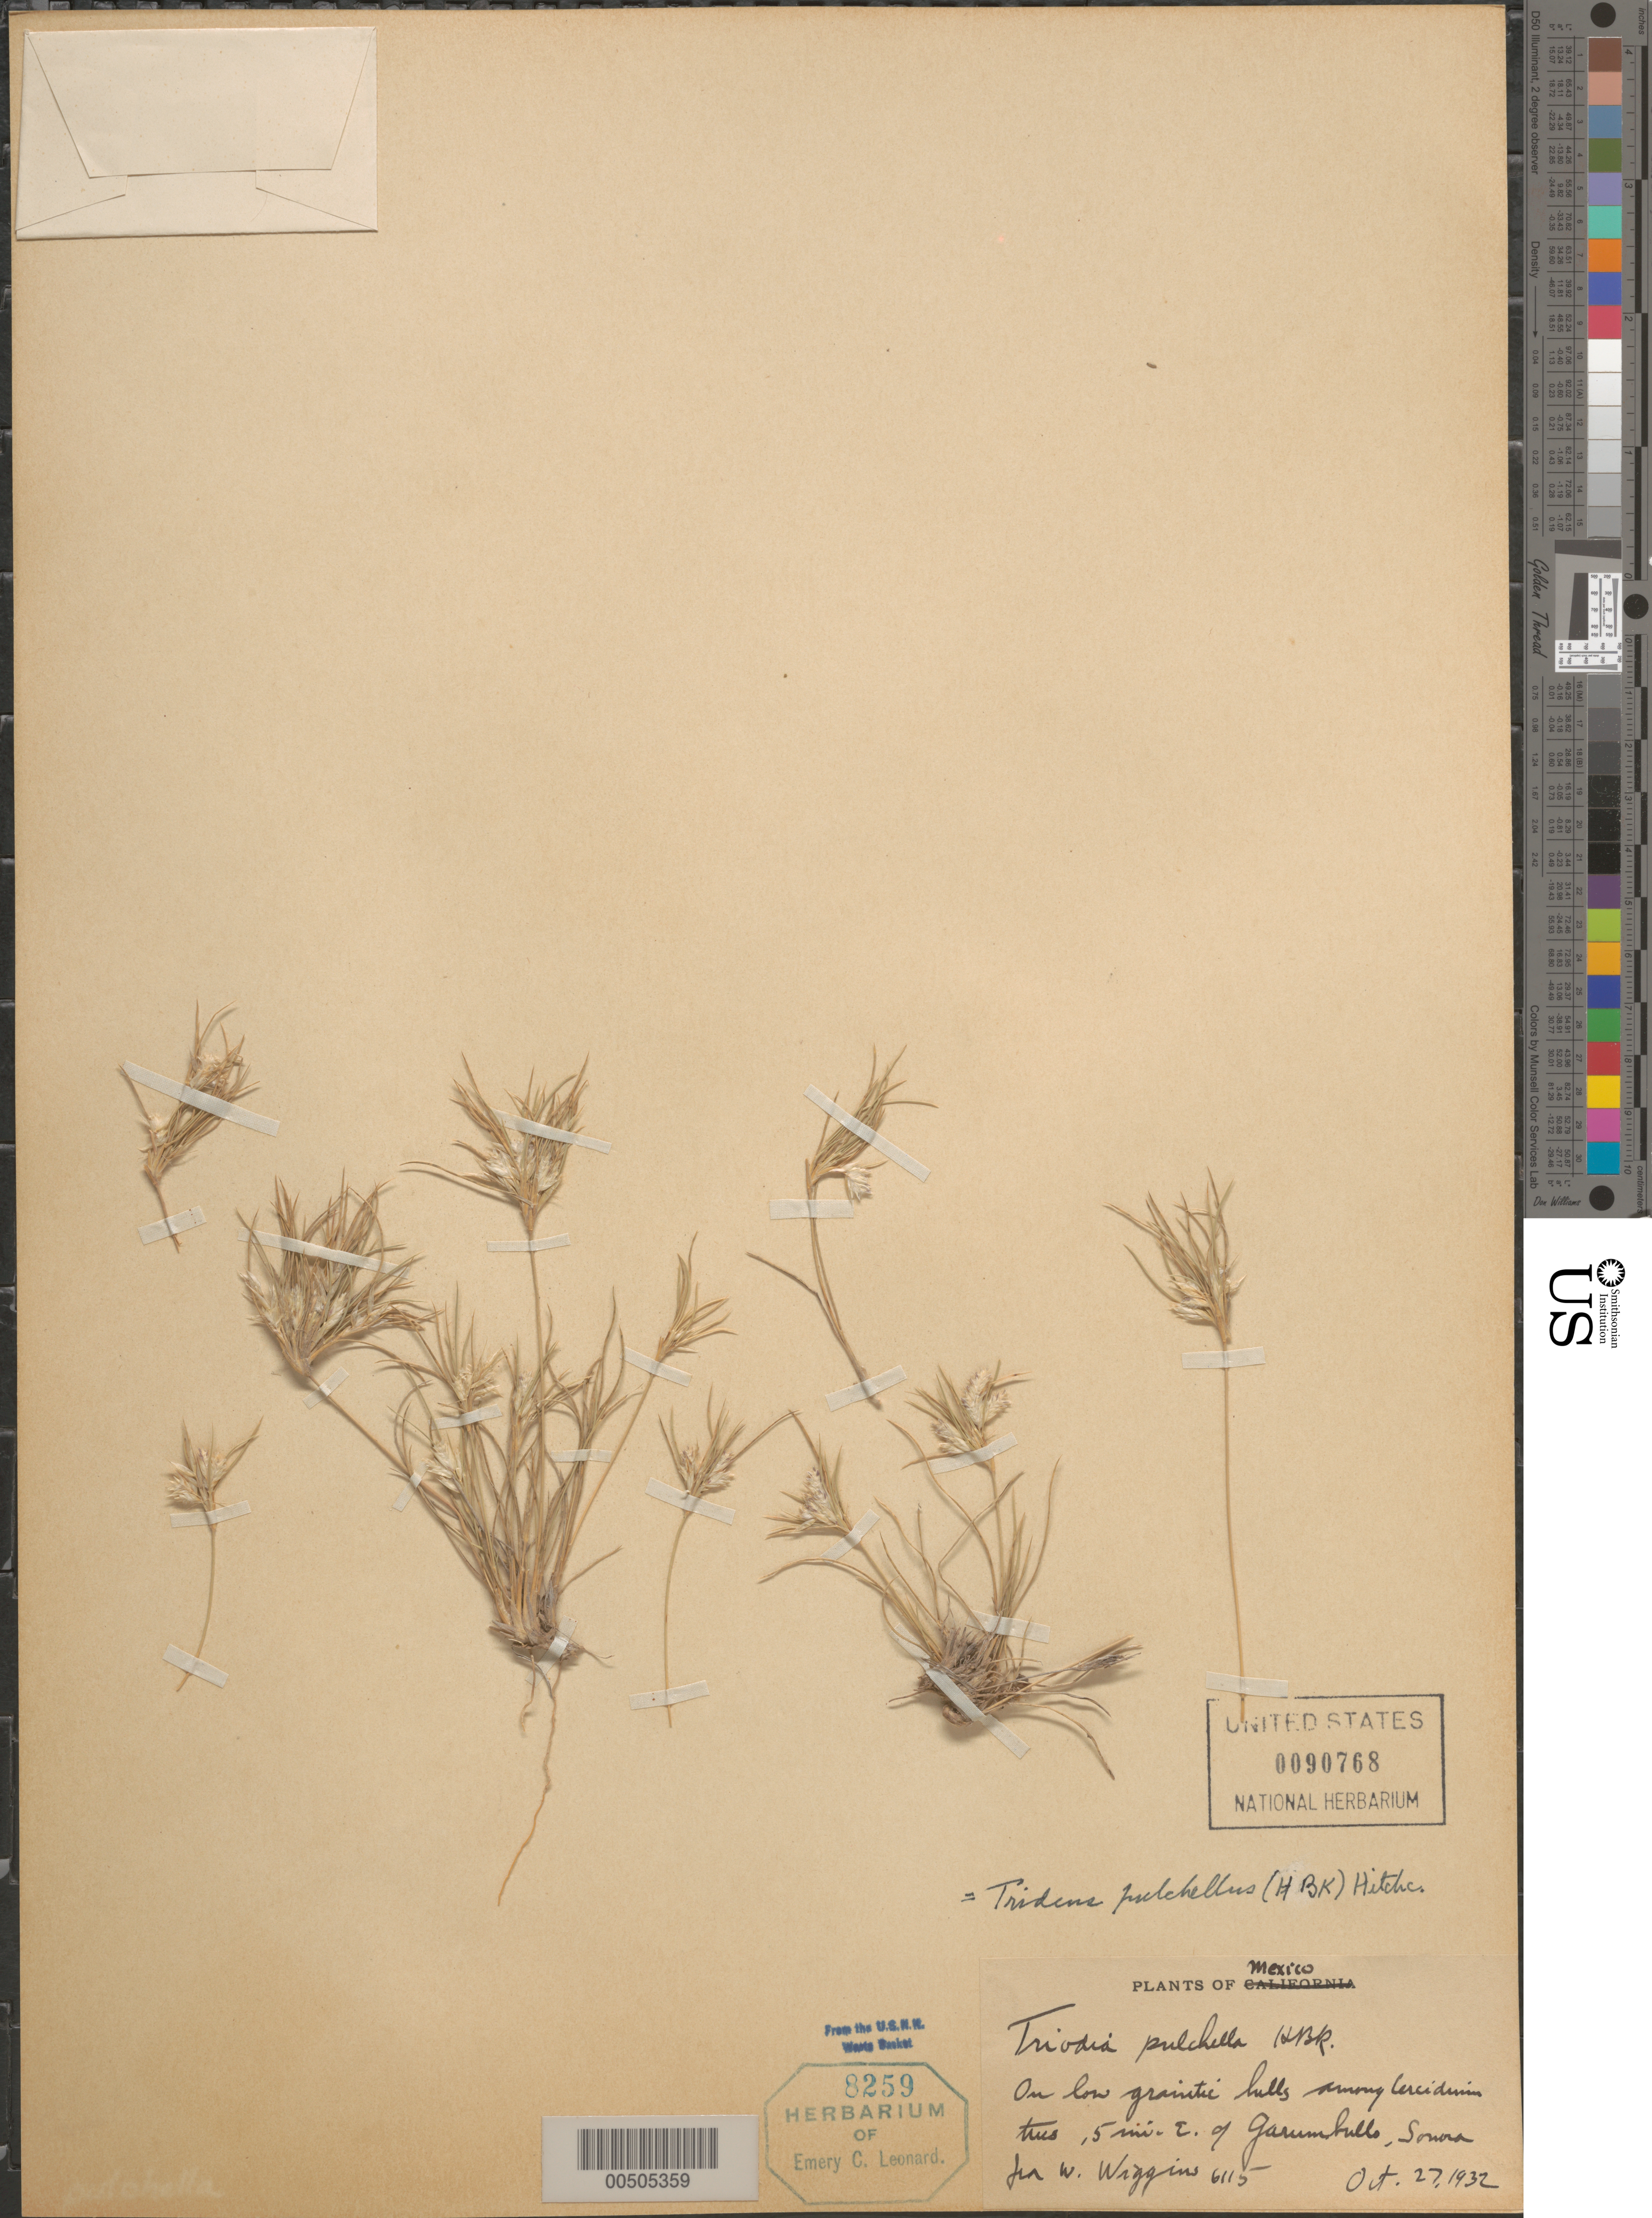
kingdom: Plantae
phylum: Tracheophyta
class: Liliopsida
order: Poales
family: Poaceae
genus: Erioneuron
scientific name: Erioneuron pulchellum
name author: (Kunth) Tateoka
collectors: I. L. Wiggins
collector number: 6115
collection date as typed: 27 Oct 1932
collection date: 1932-10-27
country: Mexico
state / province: Sonora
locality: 5 mi E of Garumbullo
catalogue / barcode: US 90768